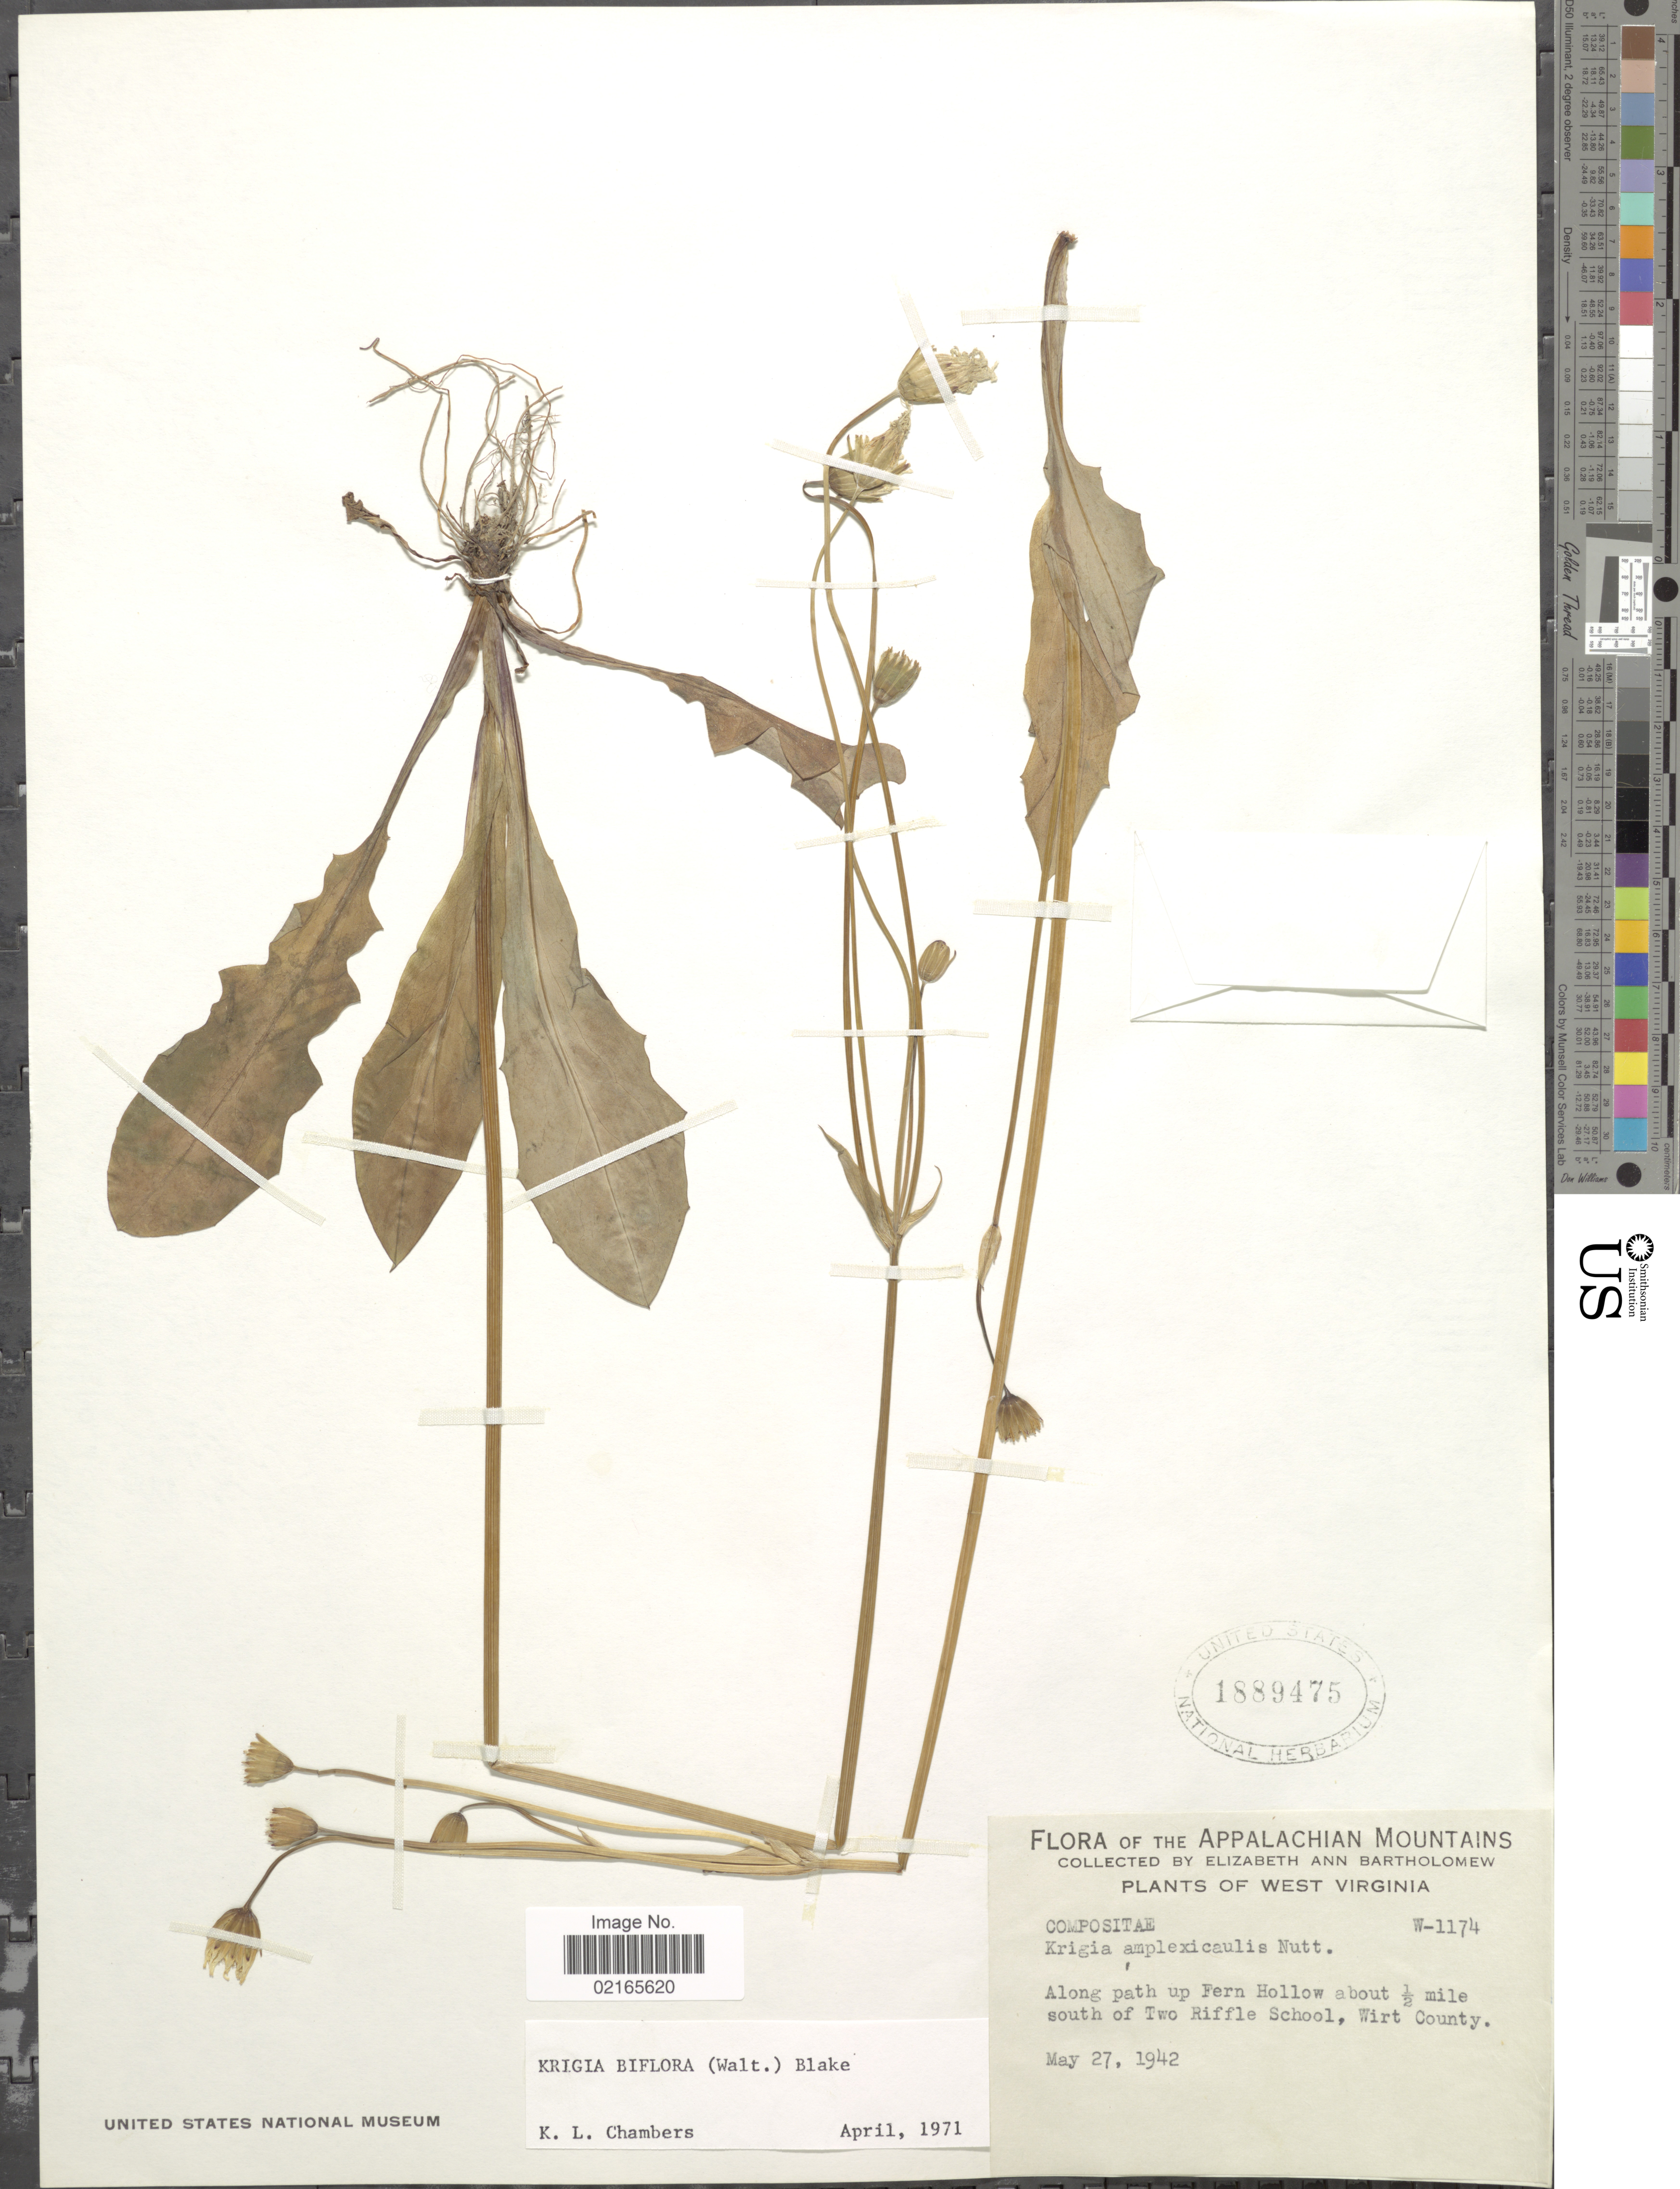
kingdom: Plantae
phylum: Tracheophyta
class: Magnoliopsida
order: Asterales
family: Asteraceae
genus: Krigia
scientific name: Krigia biflora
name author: (Walter) S.F. Blake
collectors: E. Bartholomew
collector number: W-1174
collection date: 1942-05-27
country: United States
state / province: West Virginia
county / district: Wirt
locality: Appalachian Mountains, along path of Fern Hollow about ½,ile south of Two Riffle, Wirt County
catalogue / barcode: US 1889475